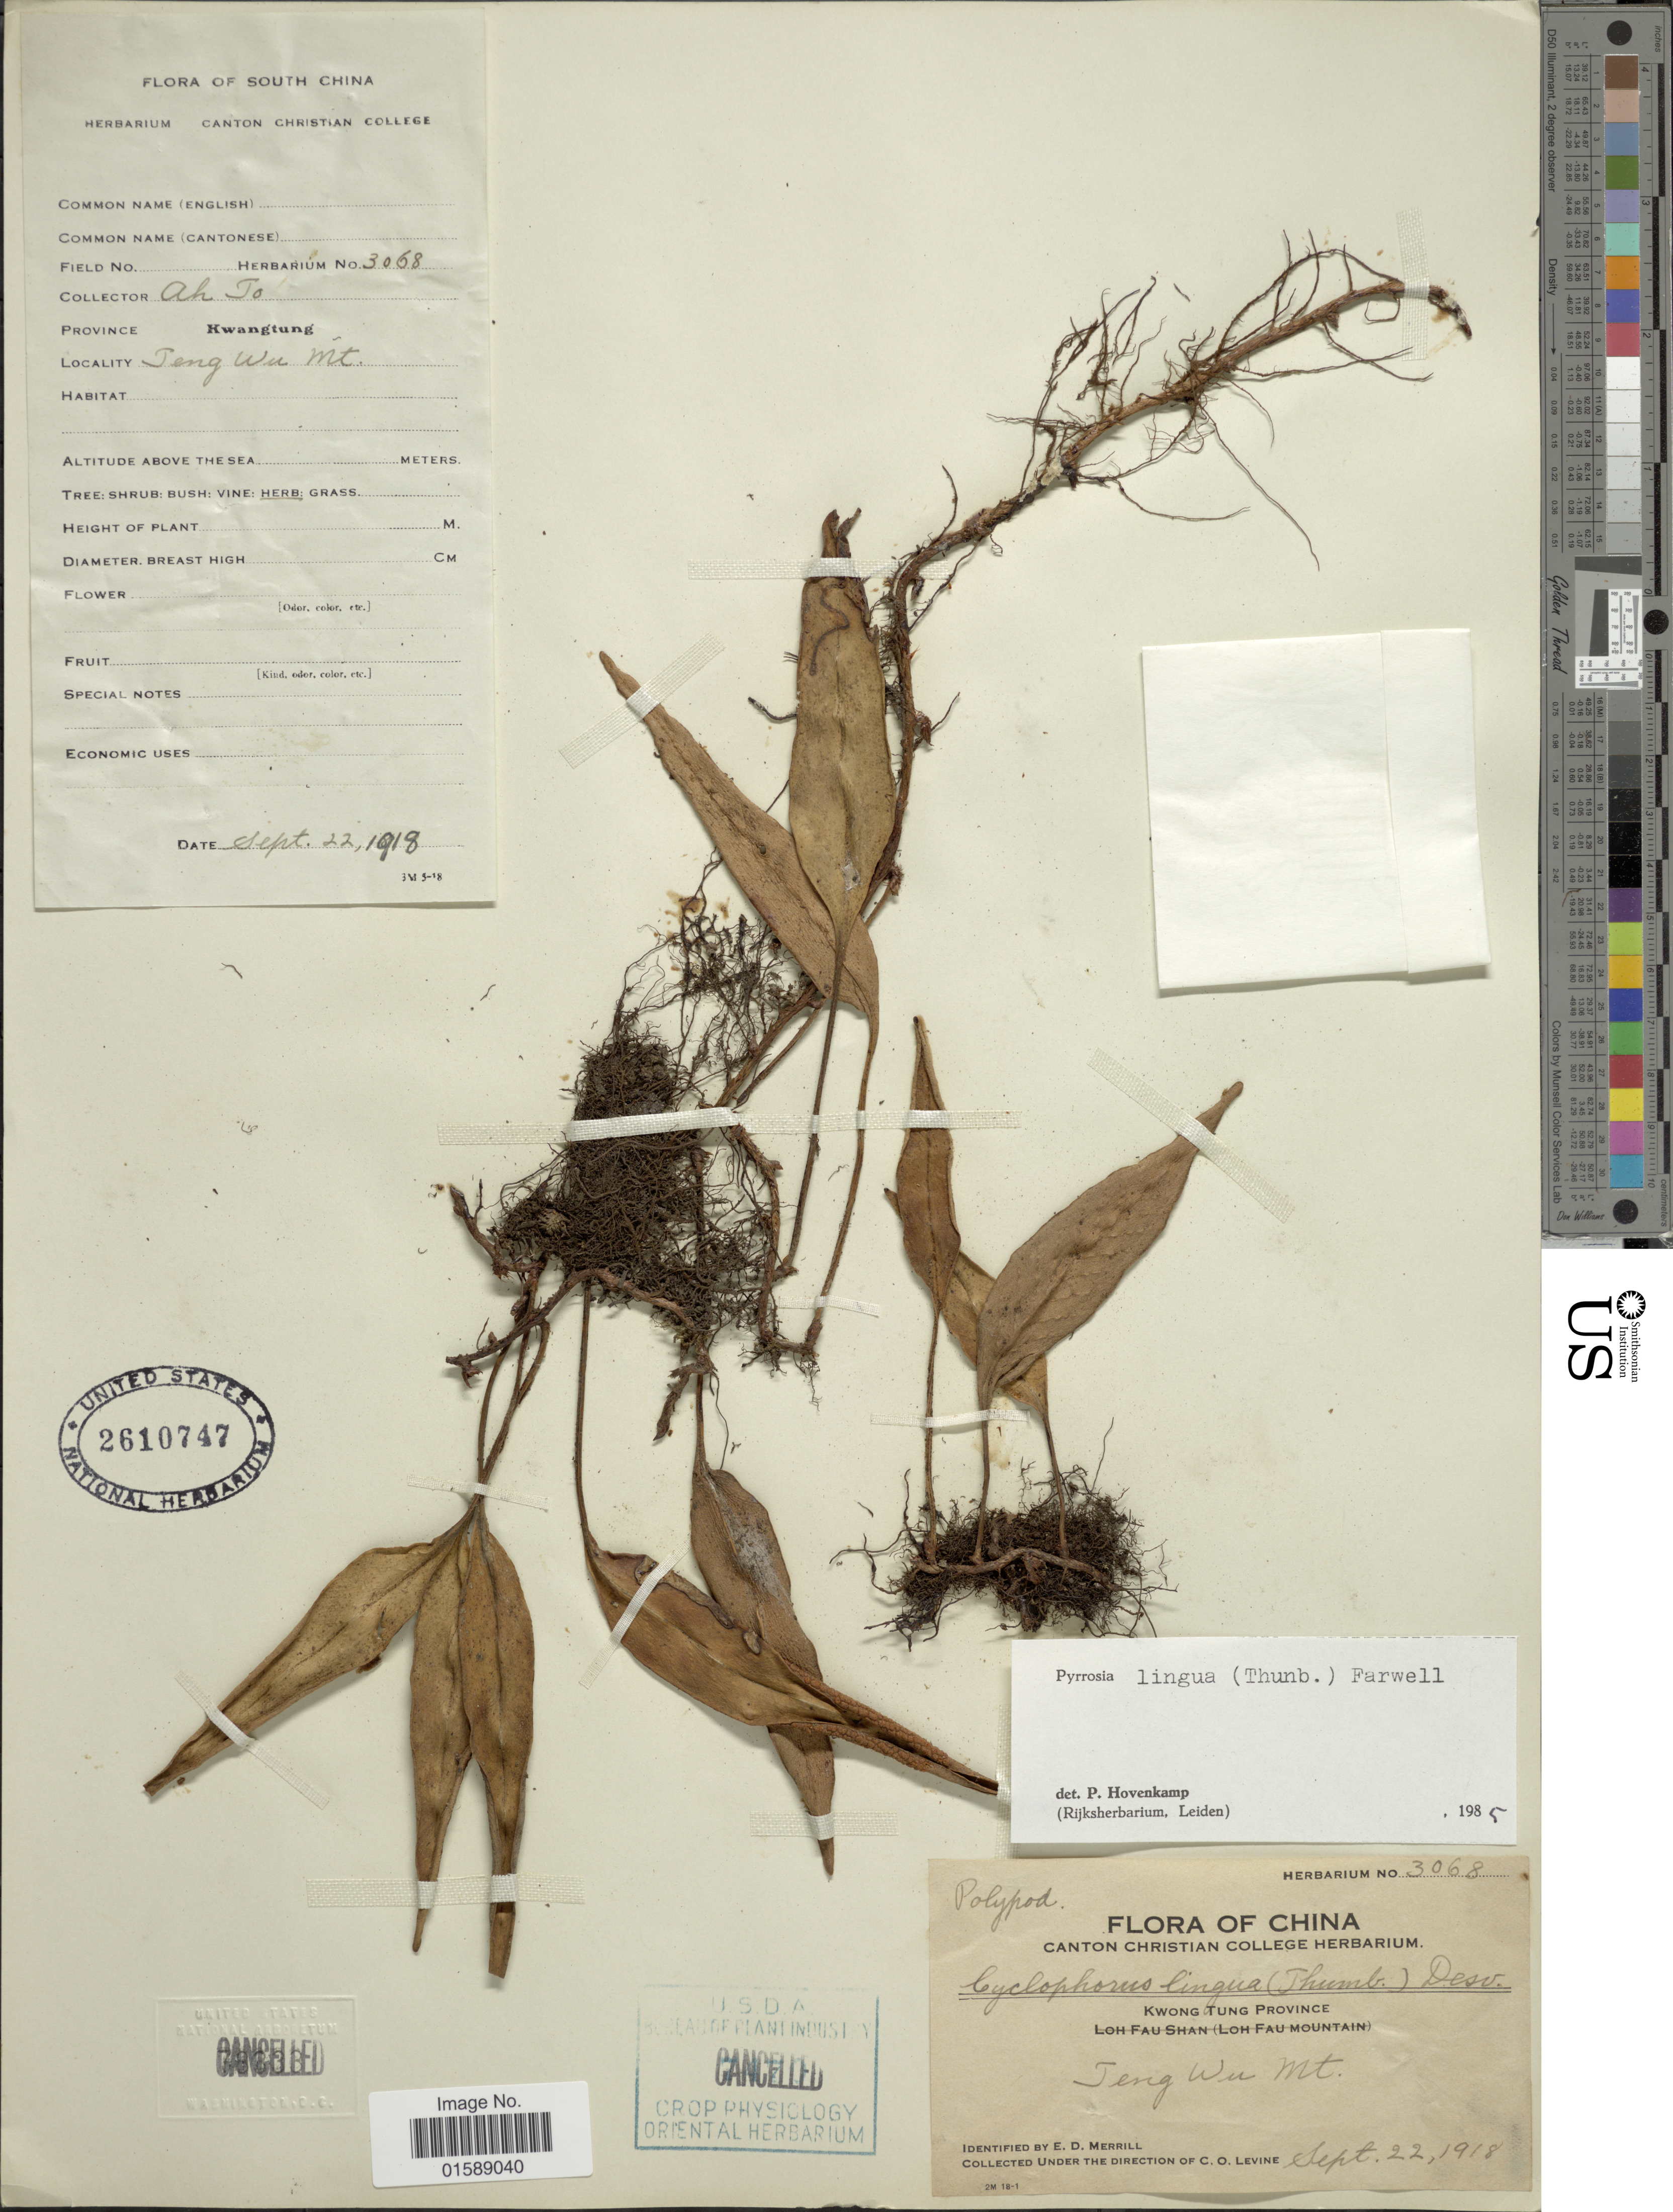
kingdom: Plantae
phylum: Tracheophyta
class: Polypodiopsida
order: Polypodiales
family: Polypodiaceae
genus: Pyrrosia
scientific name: Pyrrosia lingua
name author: (Thurb.) Farw.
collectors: A. To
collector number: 3068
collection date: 1918-09-22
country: China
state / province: Guangdong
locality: Province Kwangtung. Teng Wu Mt.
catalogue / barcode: US 2610747